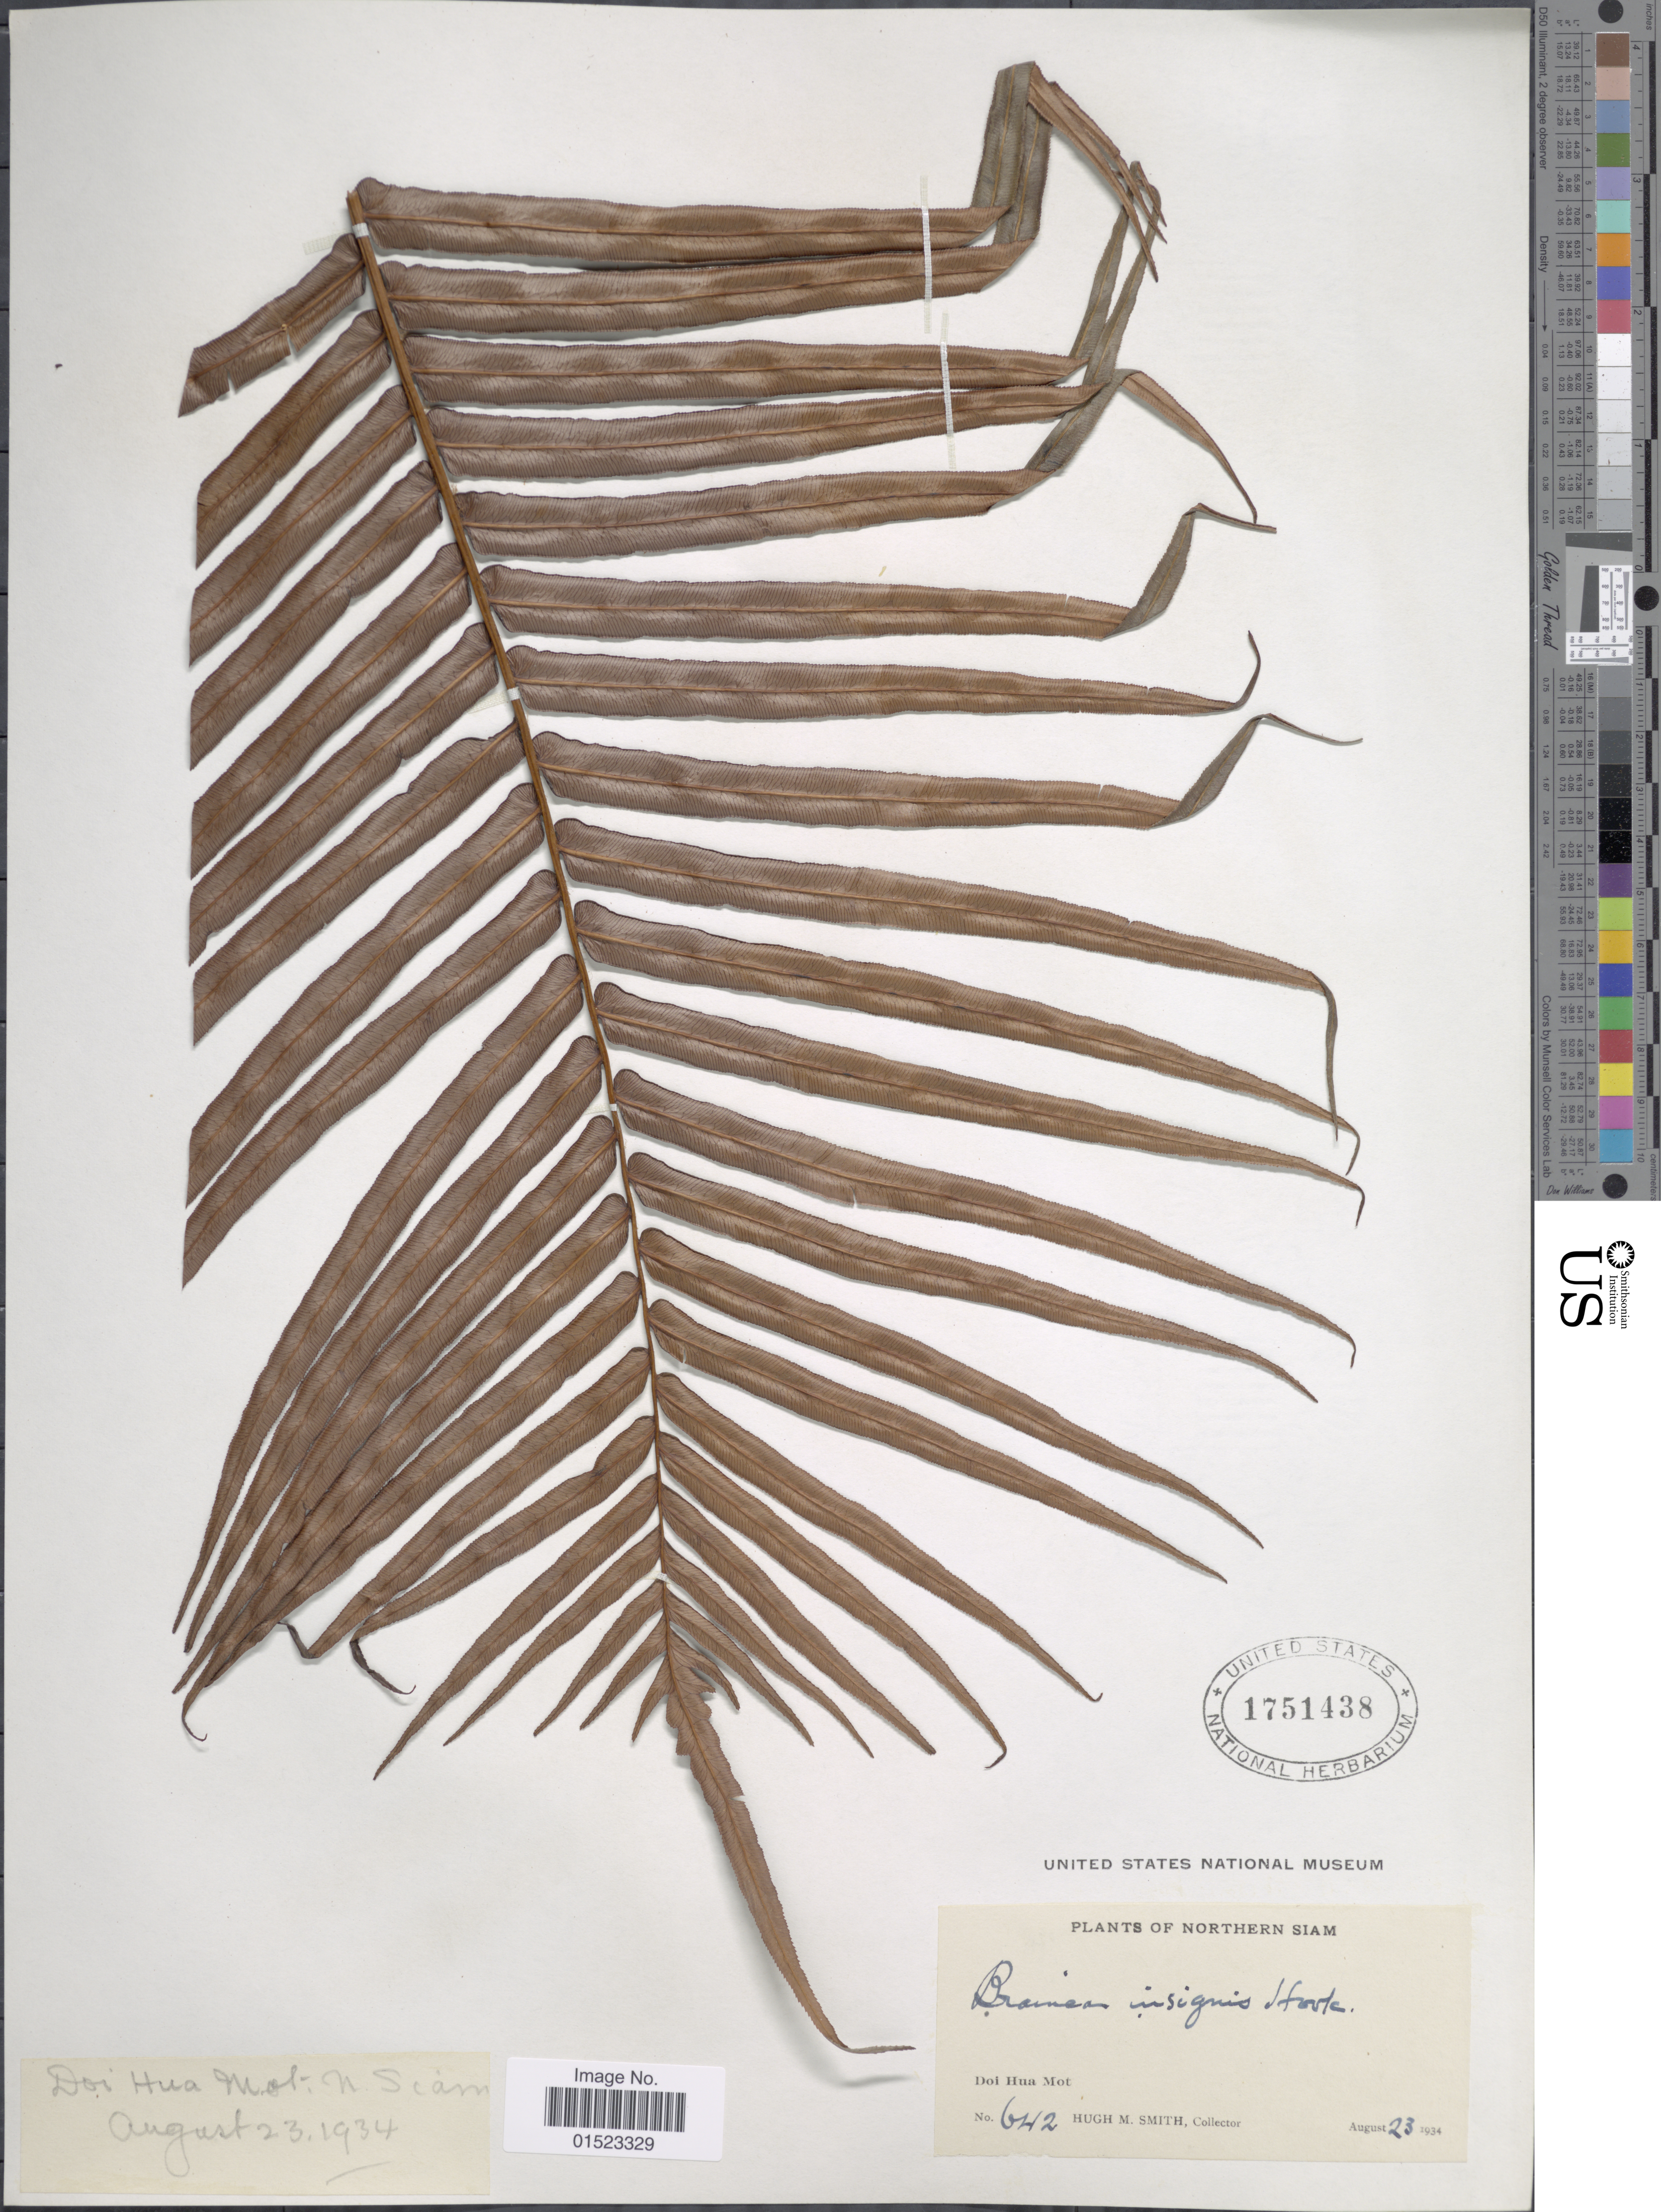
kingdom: Plantae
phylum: Tracheophyta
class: Polypodiopsida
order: Polypodiales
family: Blechnaceae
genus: Brainea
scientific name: Brainea insignis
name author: (Hook.) J. Sm.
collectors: H. M. Smith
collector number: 642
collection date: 1934-08-23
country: Thailand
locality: Northern Siam. Doi Hua Mot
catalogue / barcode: US 1751438